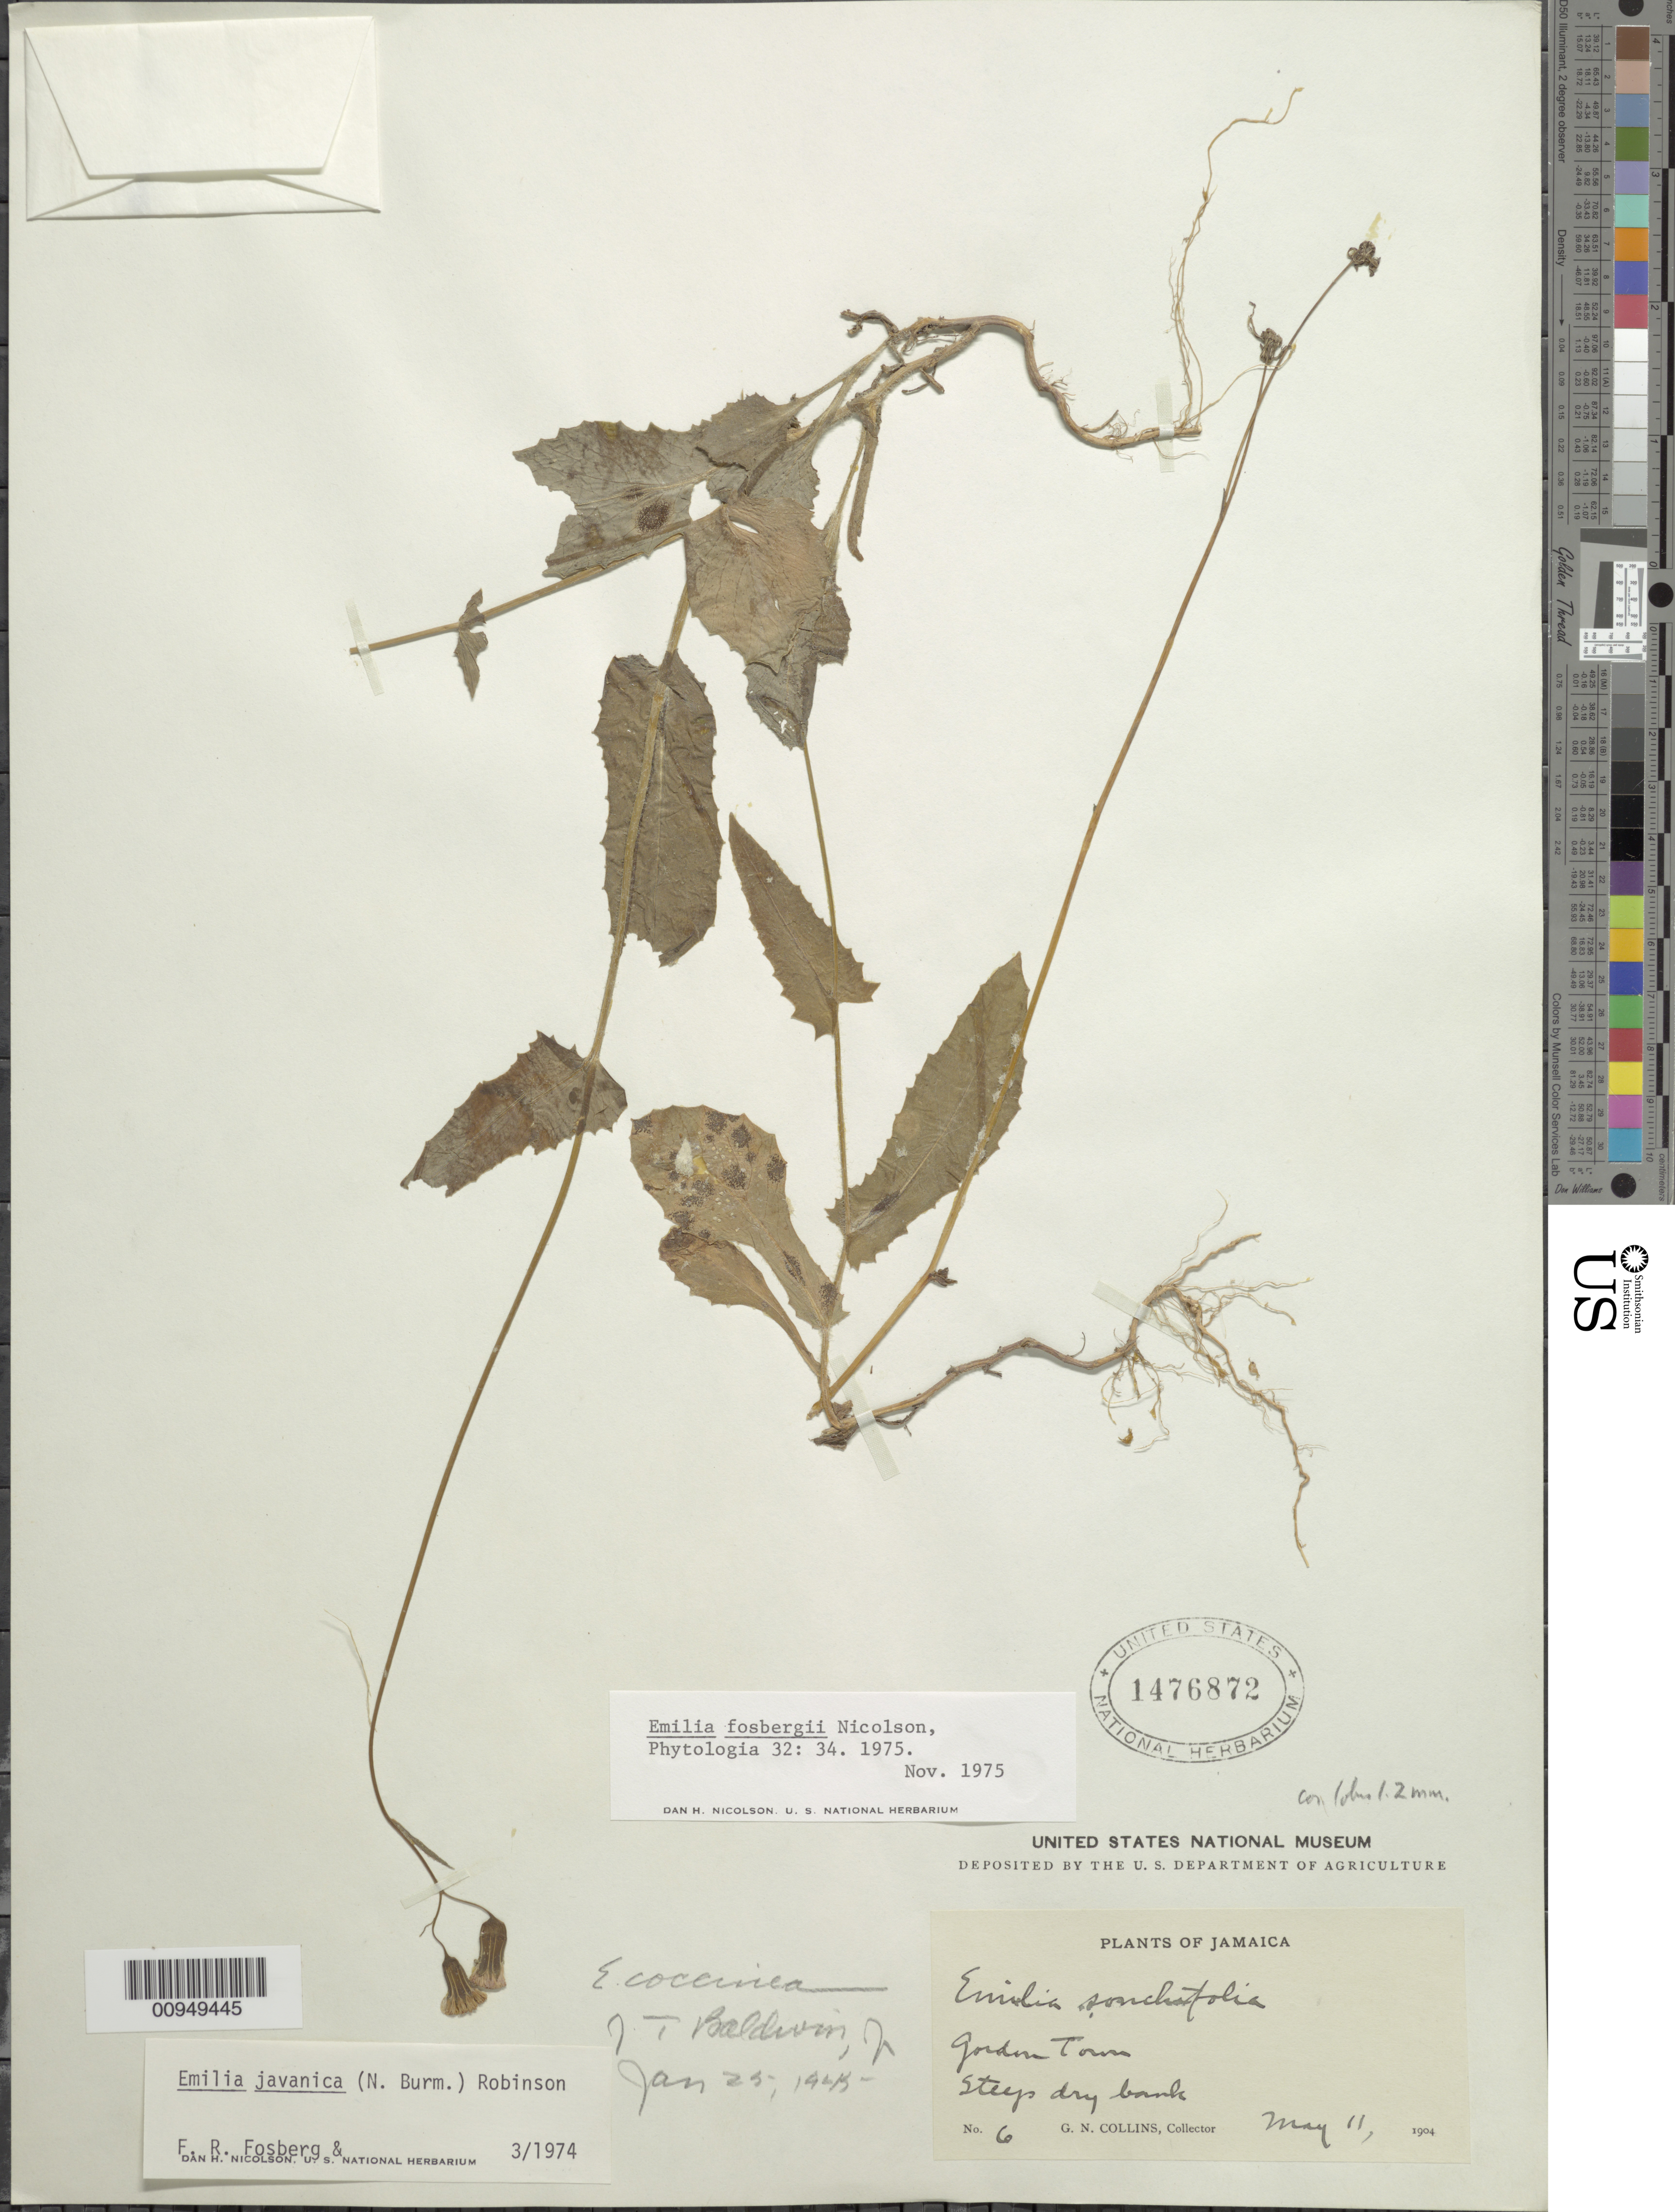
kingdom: Plantae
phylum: Tracheophyta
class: Magnoliopsida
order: Asterales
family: Asteraceae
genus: Emilia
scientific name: Emilia fosbergii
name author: Nicolson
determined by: Nicolson, Dan H.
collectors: G. Collins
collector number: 6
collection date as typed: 11 May 1904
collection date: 1904-05-11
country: Jamaica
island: Jamaica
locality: Gordon Town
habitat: Steep dry bank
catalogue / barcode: US 1476872